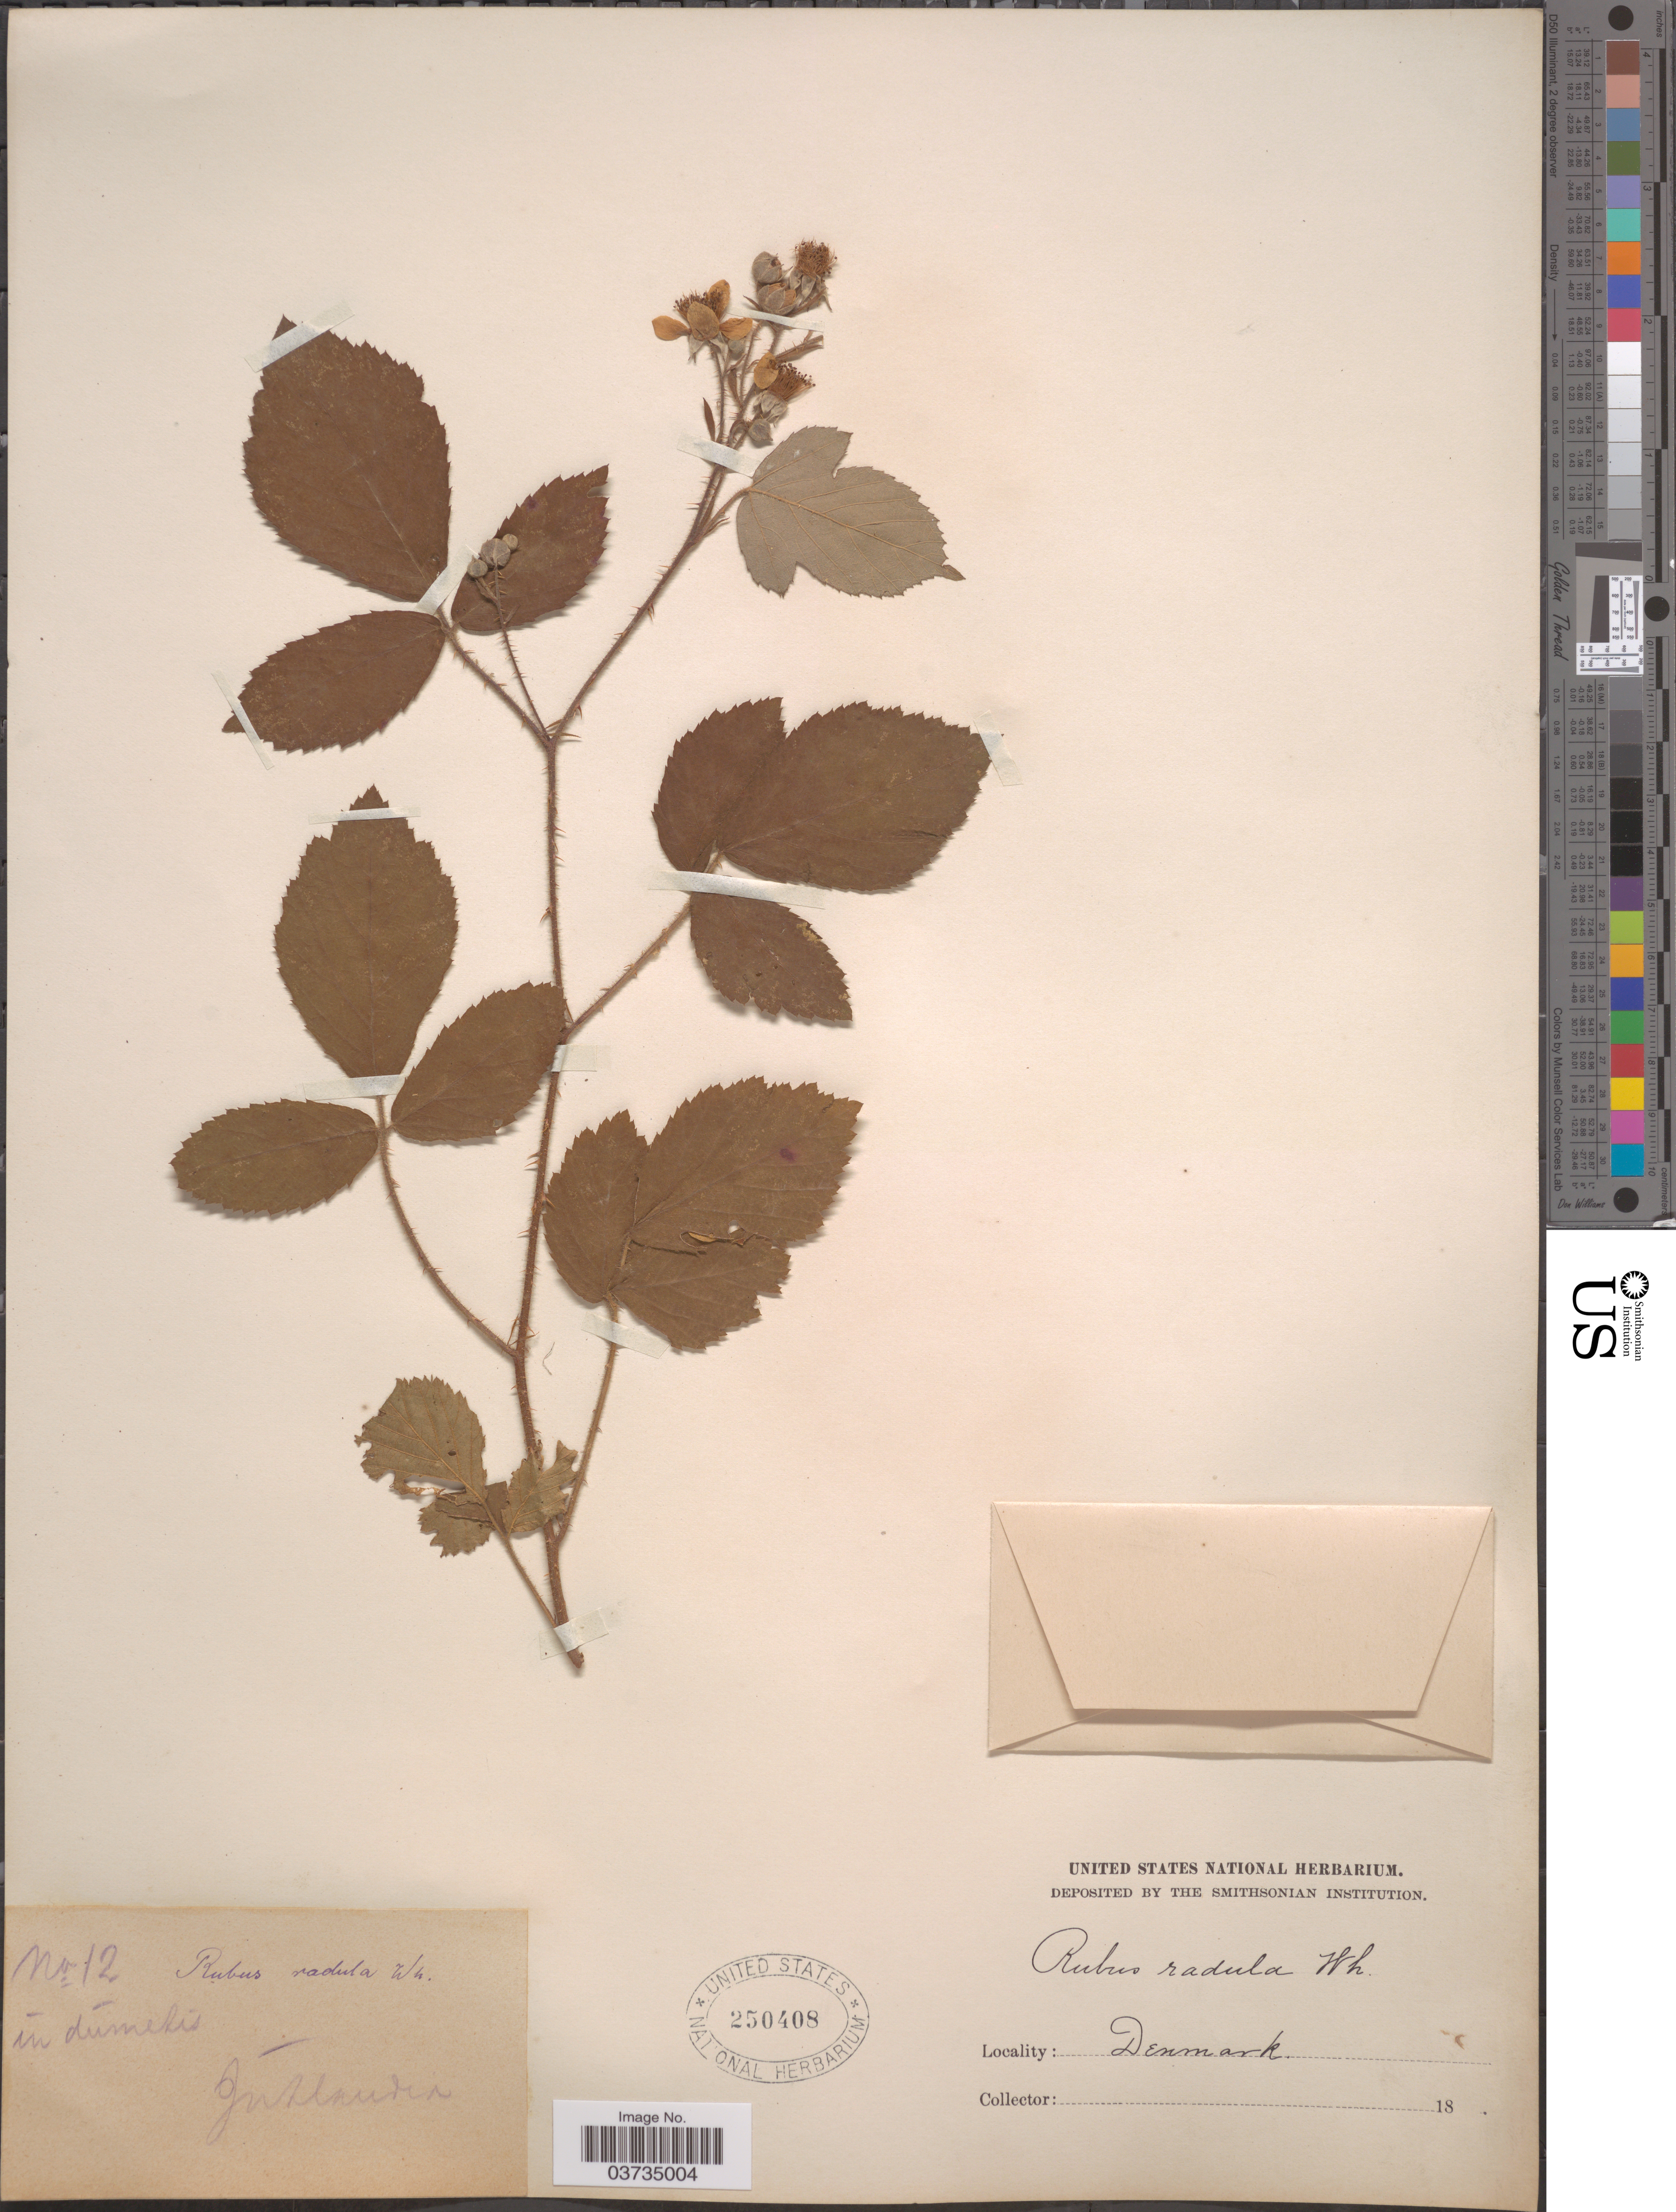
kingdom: Plantae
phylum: Tracheophyta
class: Magnoliopsida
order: Rosales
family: Rosaceae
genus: Rubus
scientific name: Rubus radula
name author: Weihe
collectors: ex herb. United States National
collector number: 12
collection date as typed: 18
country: Denmark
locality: In dumetis, Jutlandia.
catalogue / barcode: US 250408